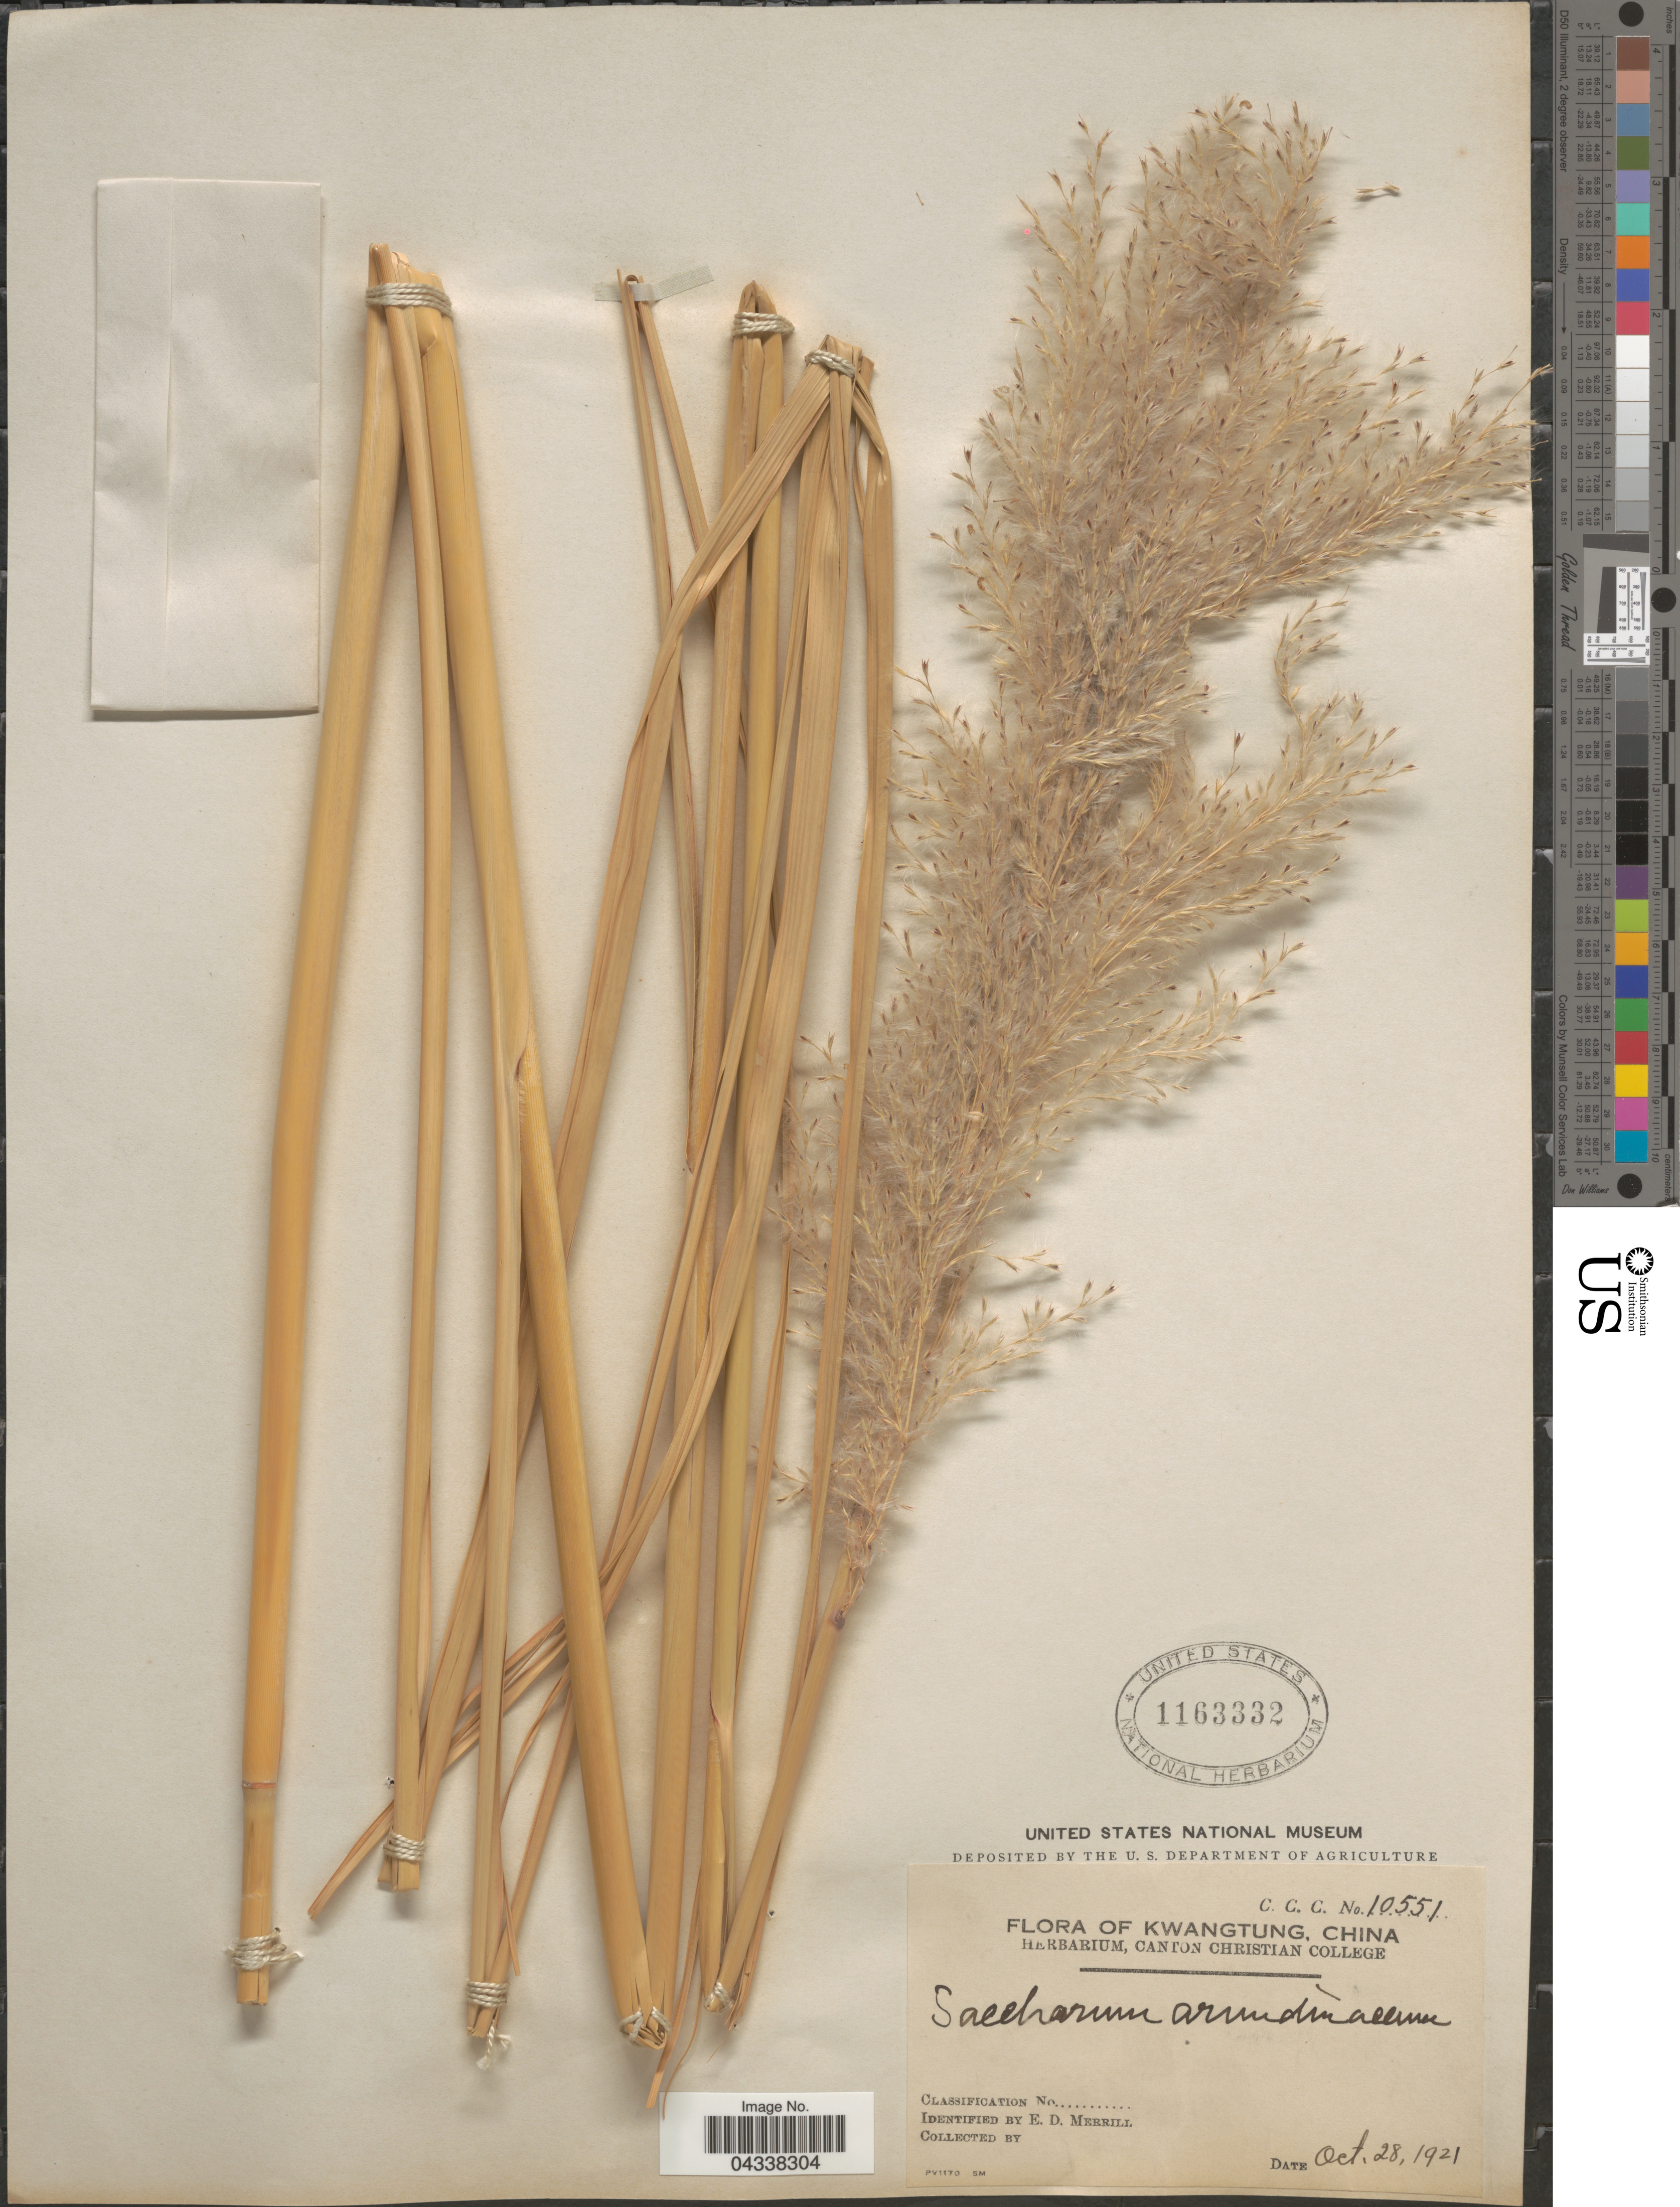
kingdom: Plantae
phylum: Tracheophyta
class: Liliopsida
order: Poales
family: Poaceae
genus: Tripidium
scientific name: Tripidium arundinaceum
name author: (Retz.) Welker et al.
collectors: E. D. Merrill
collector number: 10551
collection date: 1921-10-28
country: China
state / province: Guangdong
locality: Kwangtung.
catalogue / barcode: US 1163332